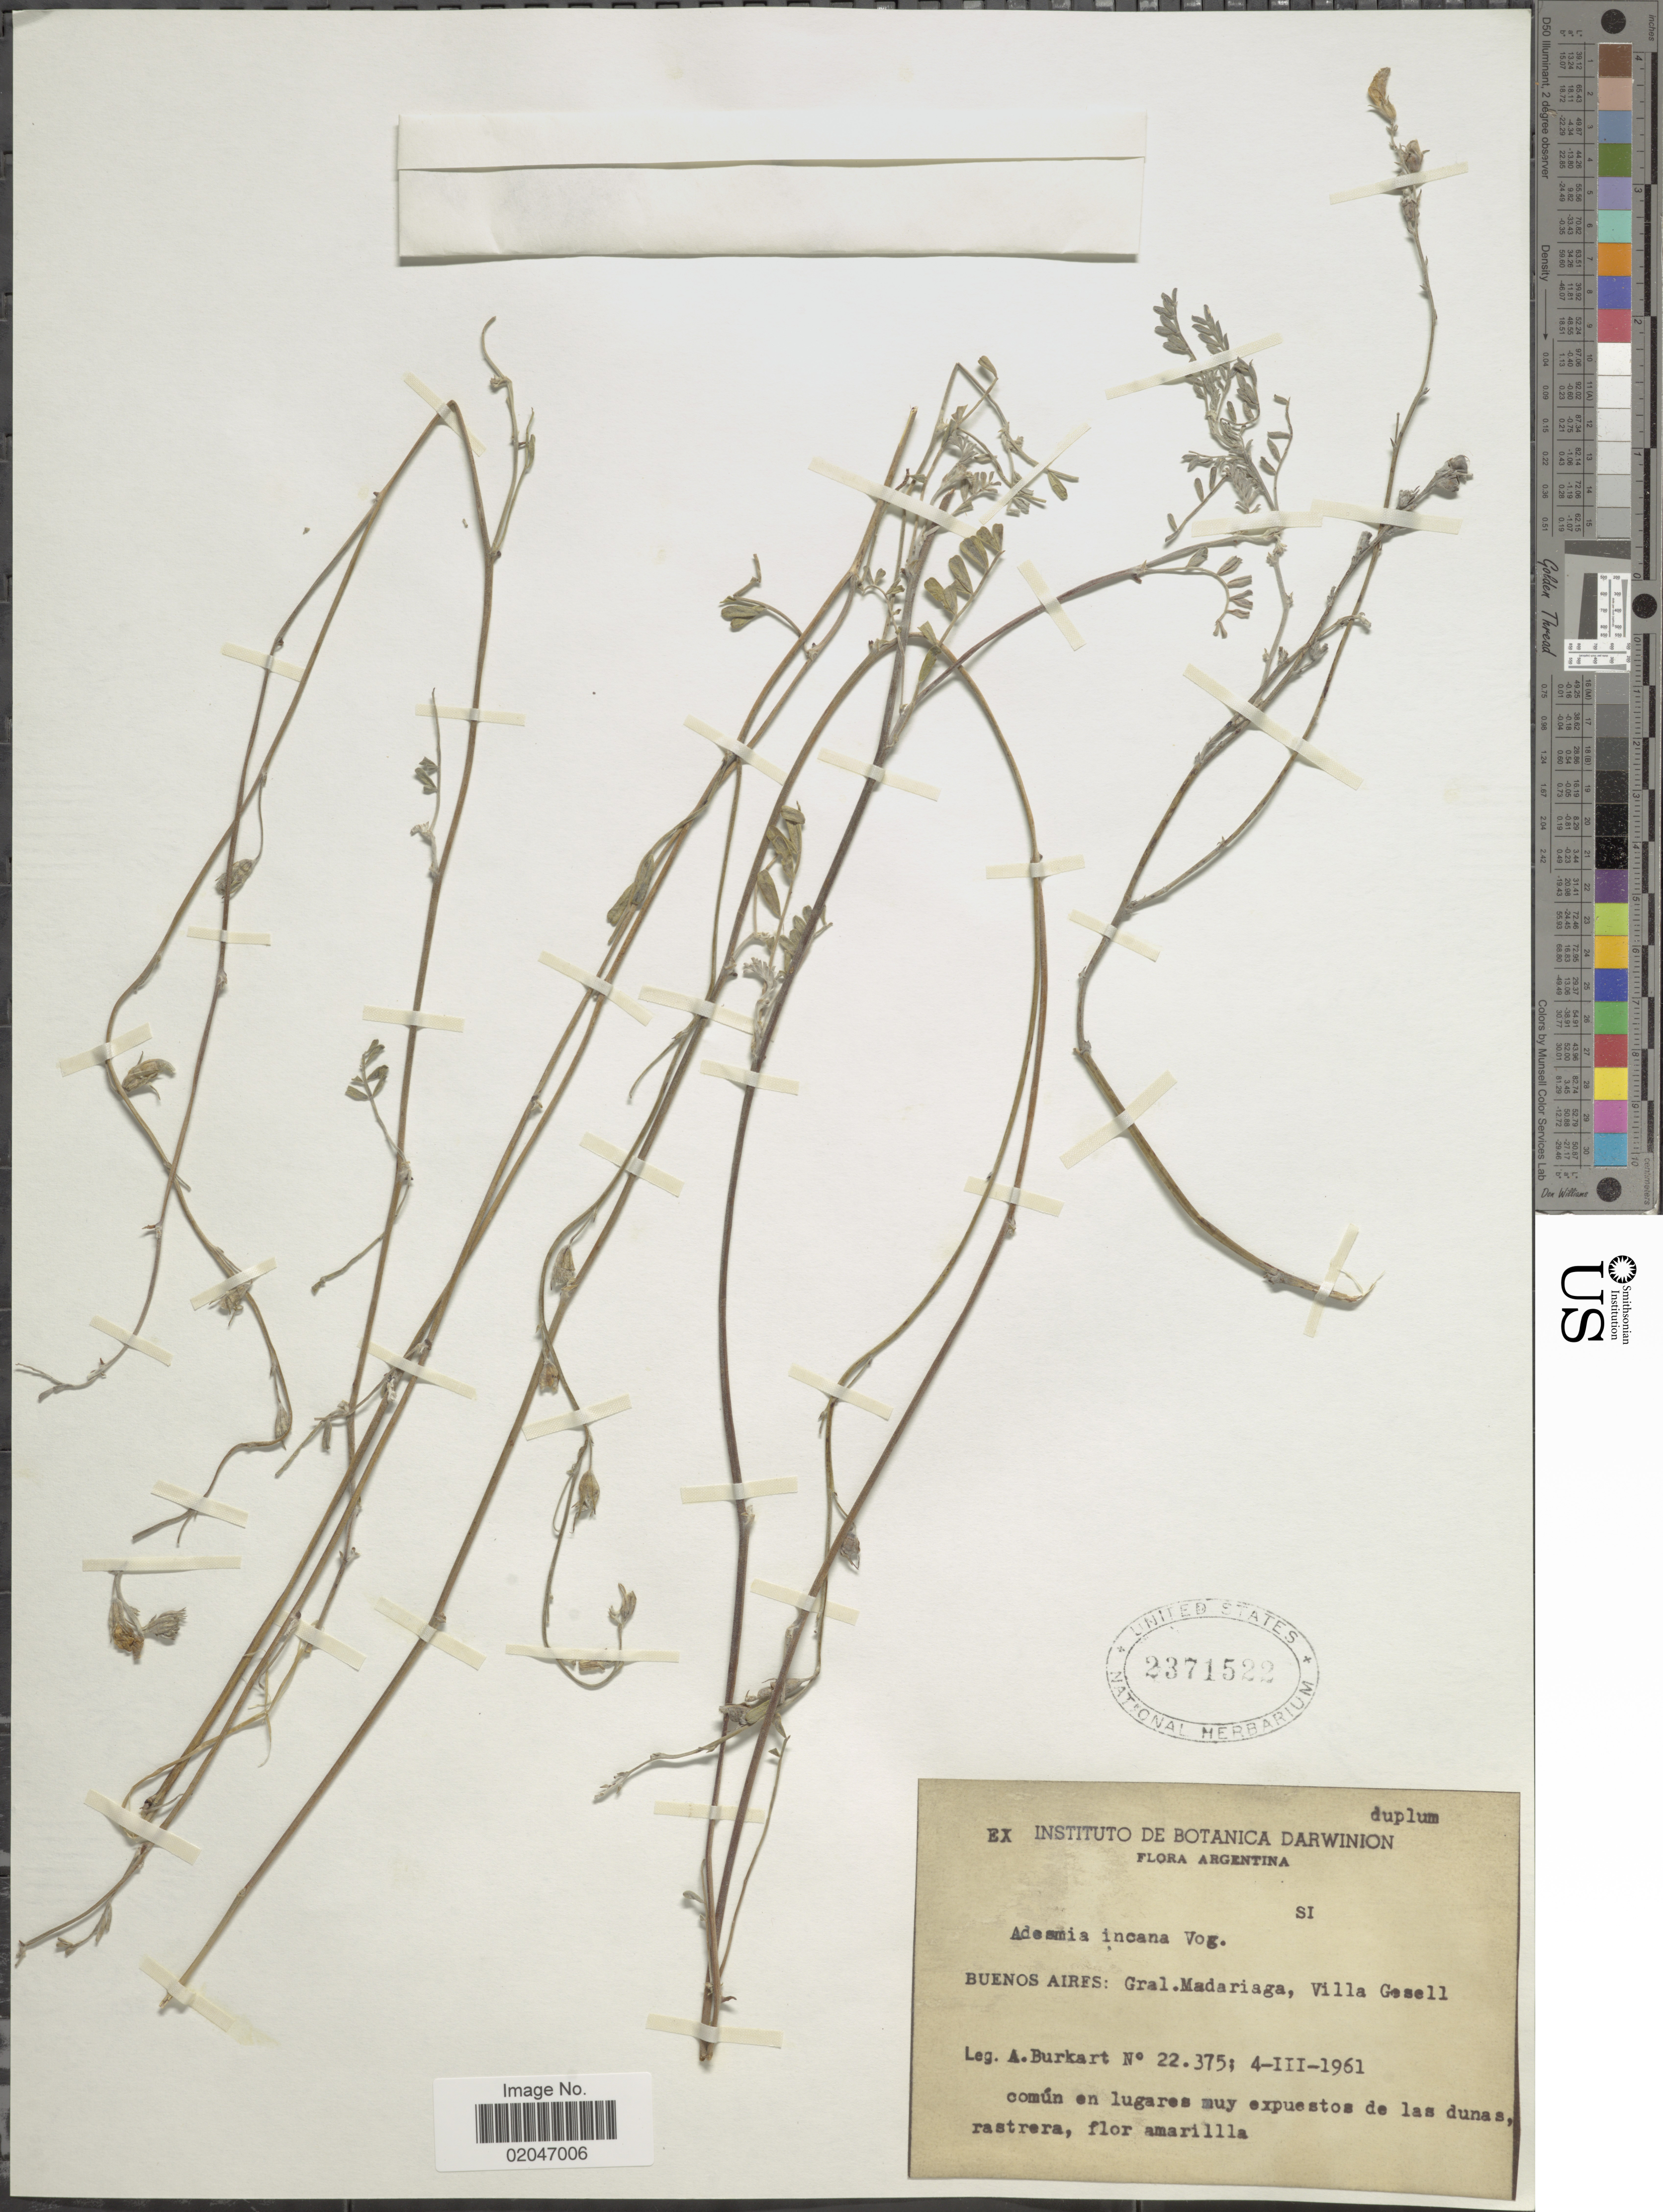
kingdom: Plantae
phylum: Tracheophyta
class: Magnoliopsida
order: Fabales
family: Fabaceae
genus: Adesmia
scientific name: Adesmia incana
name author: Vogel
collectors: A. E. Burkart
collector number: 22375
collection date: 1961-03-04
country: Argentina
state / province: Buenos Aires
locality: Gral. Madariaga, Villa Gesell.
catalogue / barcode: US 2371522